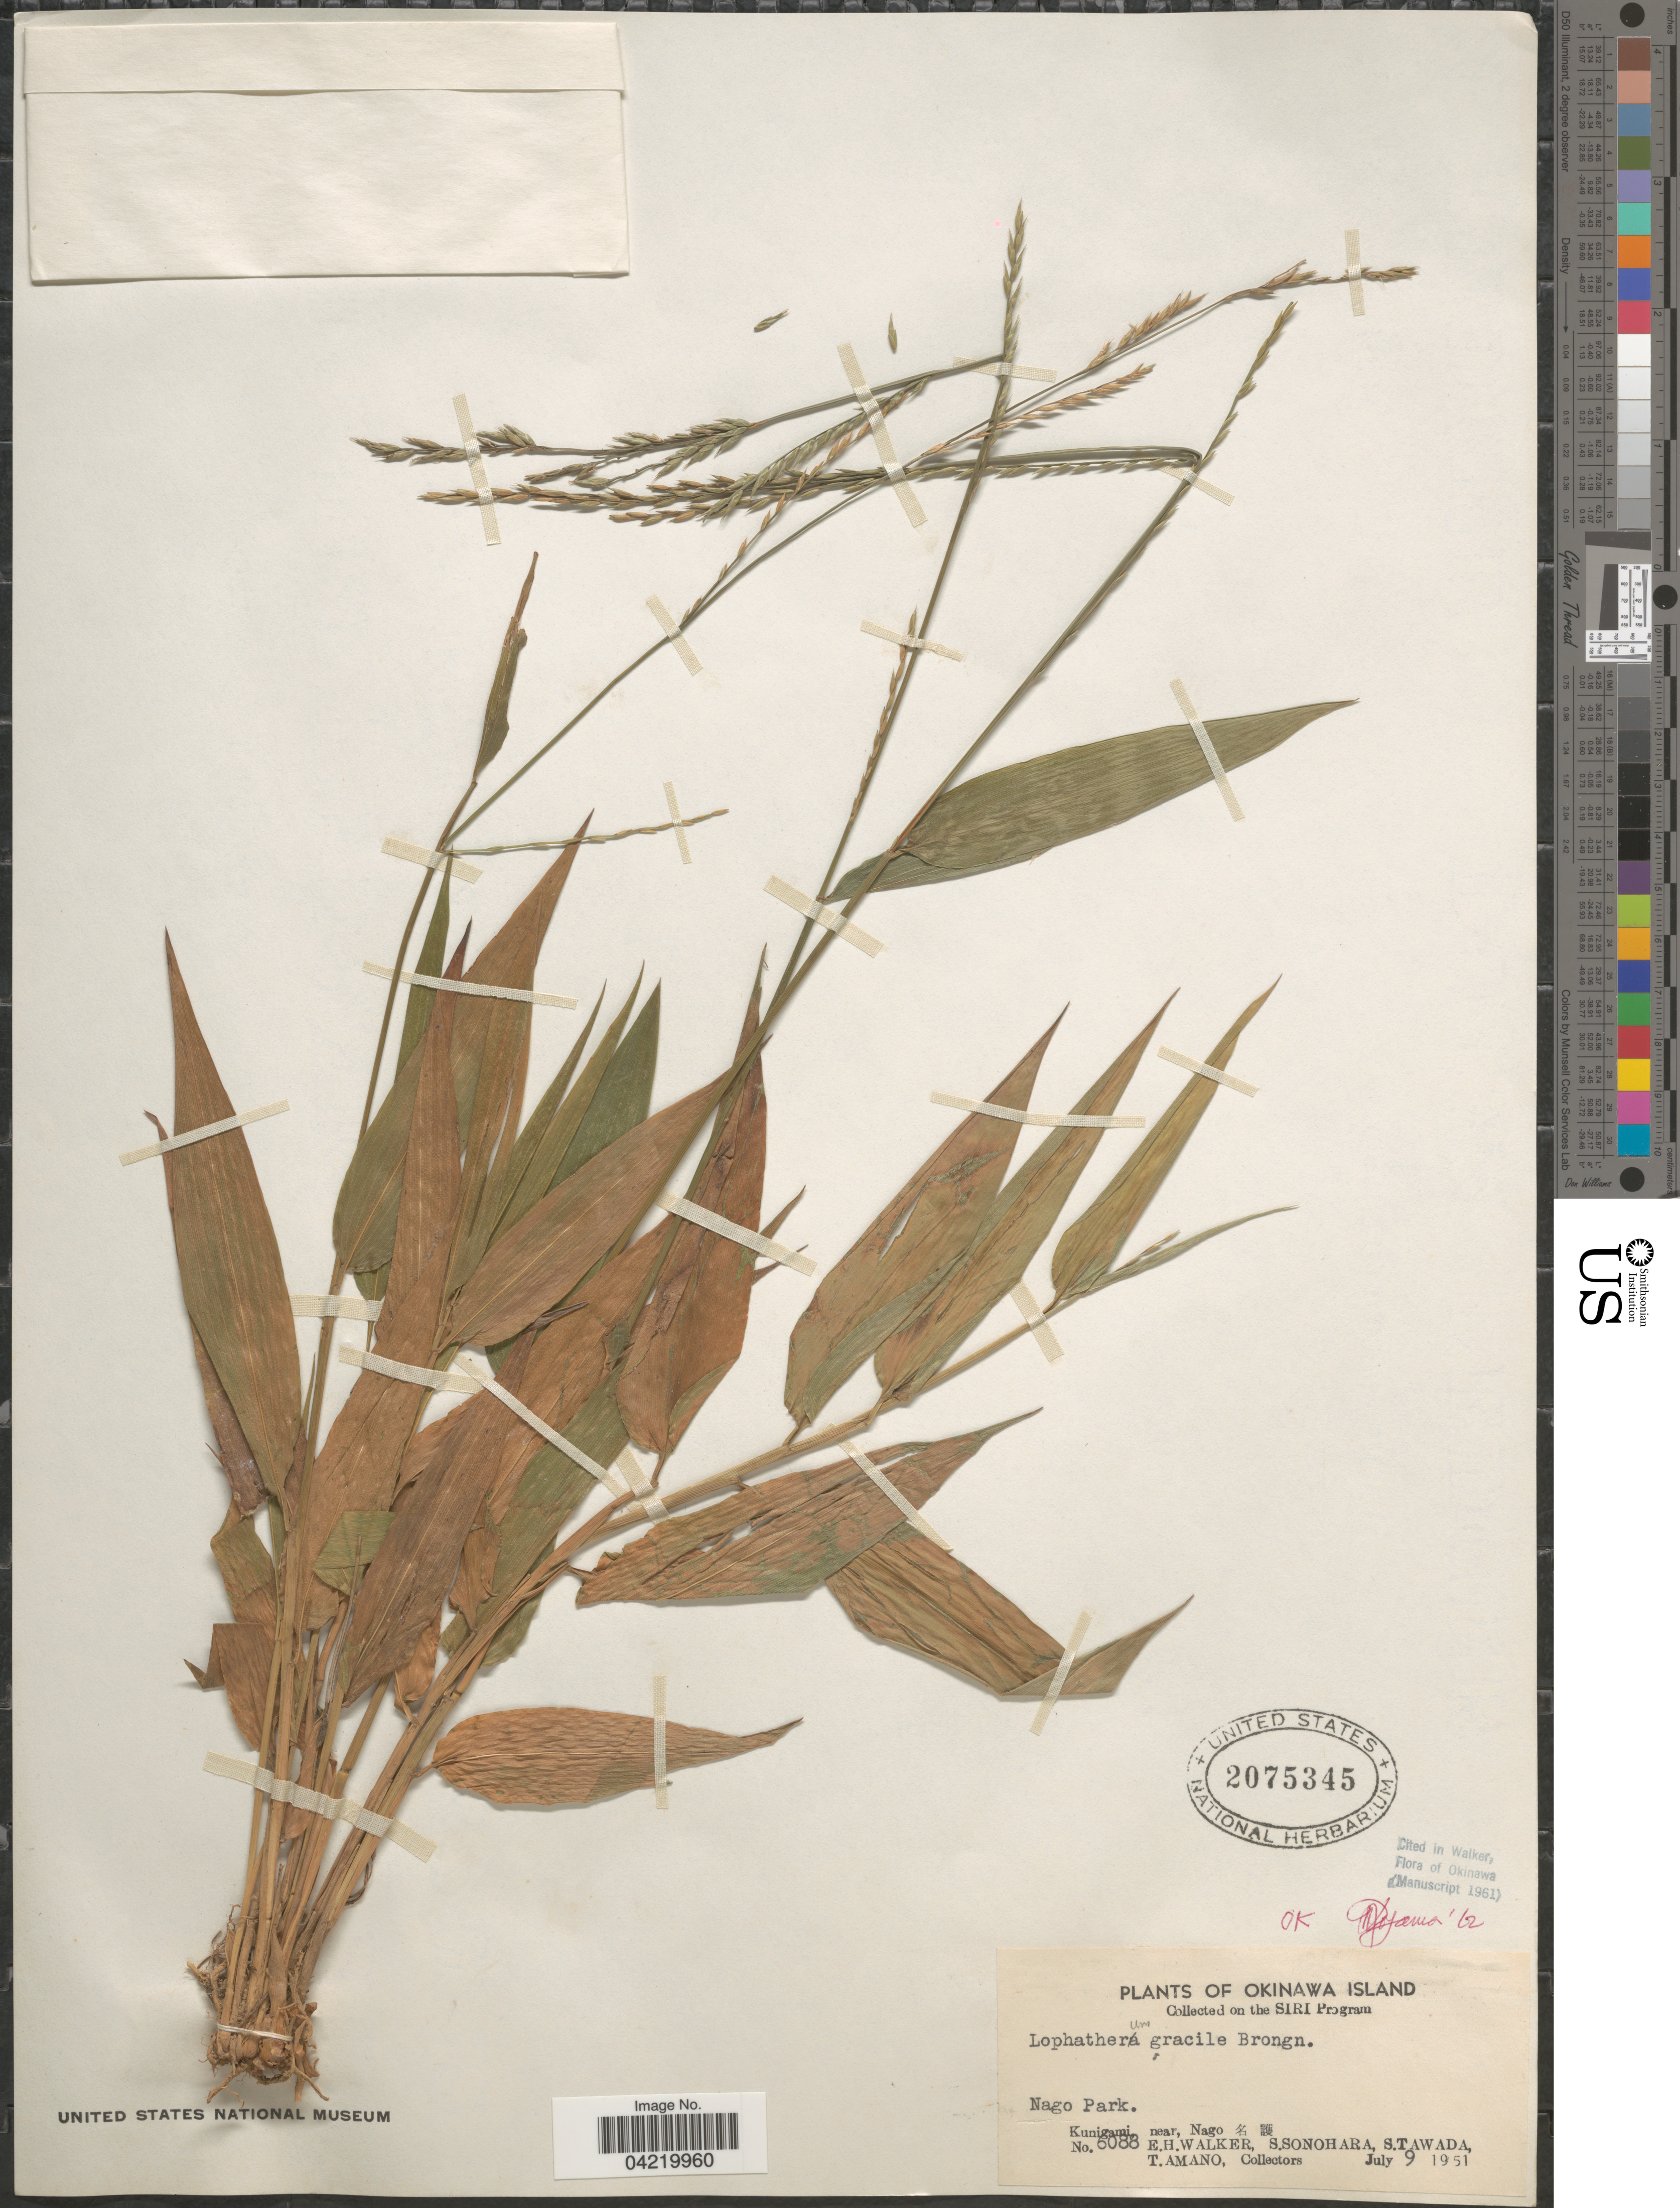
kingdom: Plantae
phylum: Tracheophyta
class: Liliopsida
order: Poales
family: Poaceae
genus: Lophatherum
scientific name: Lophatherum gracile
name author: Brongn.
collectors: E. H. Walker, S. Sonohara, S. Tawada & T. Amano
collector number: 6088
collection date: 1951-07-29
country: Japan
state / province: Okinawa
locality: Okinawa Island. Nago Park. Kunigami, near, Nago X.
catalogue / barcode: US 2075345